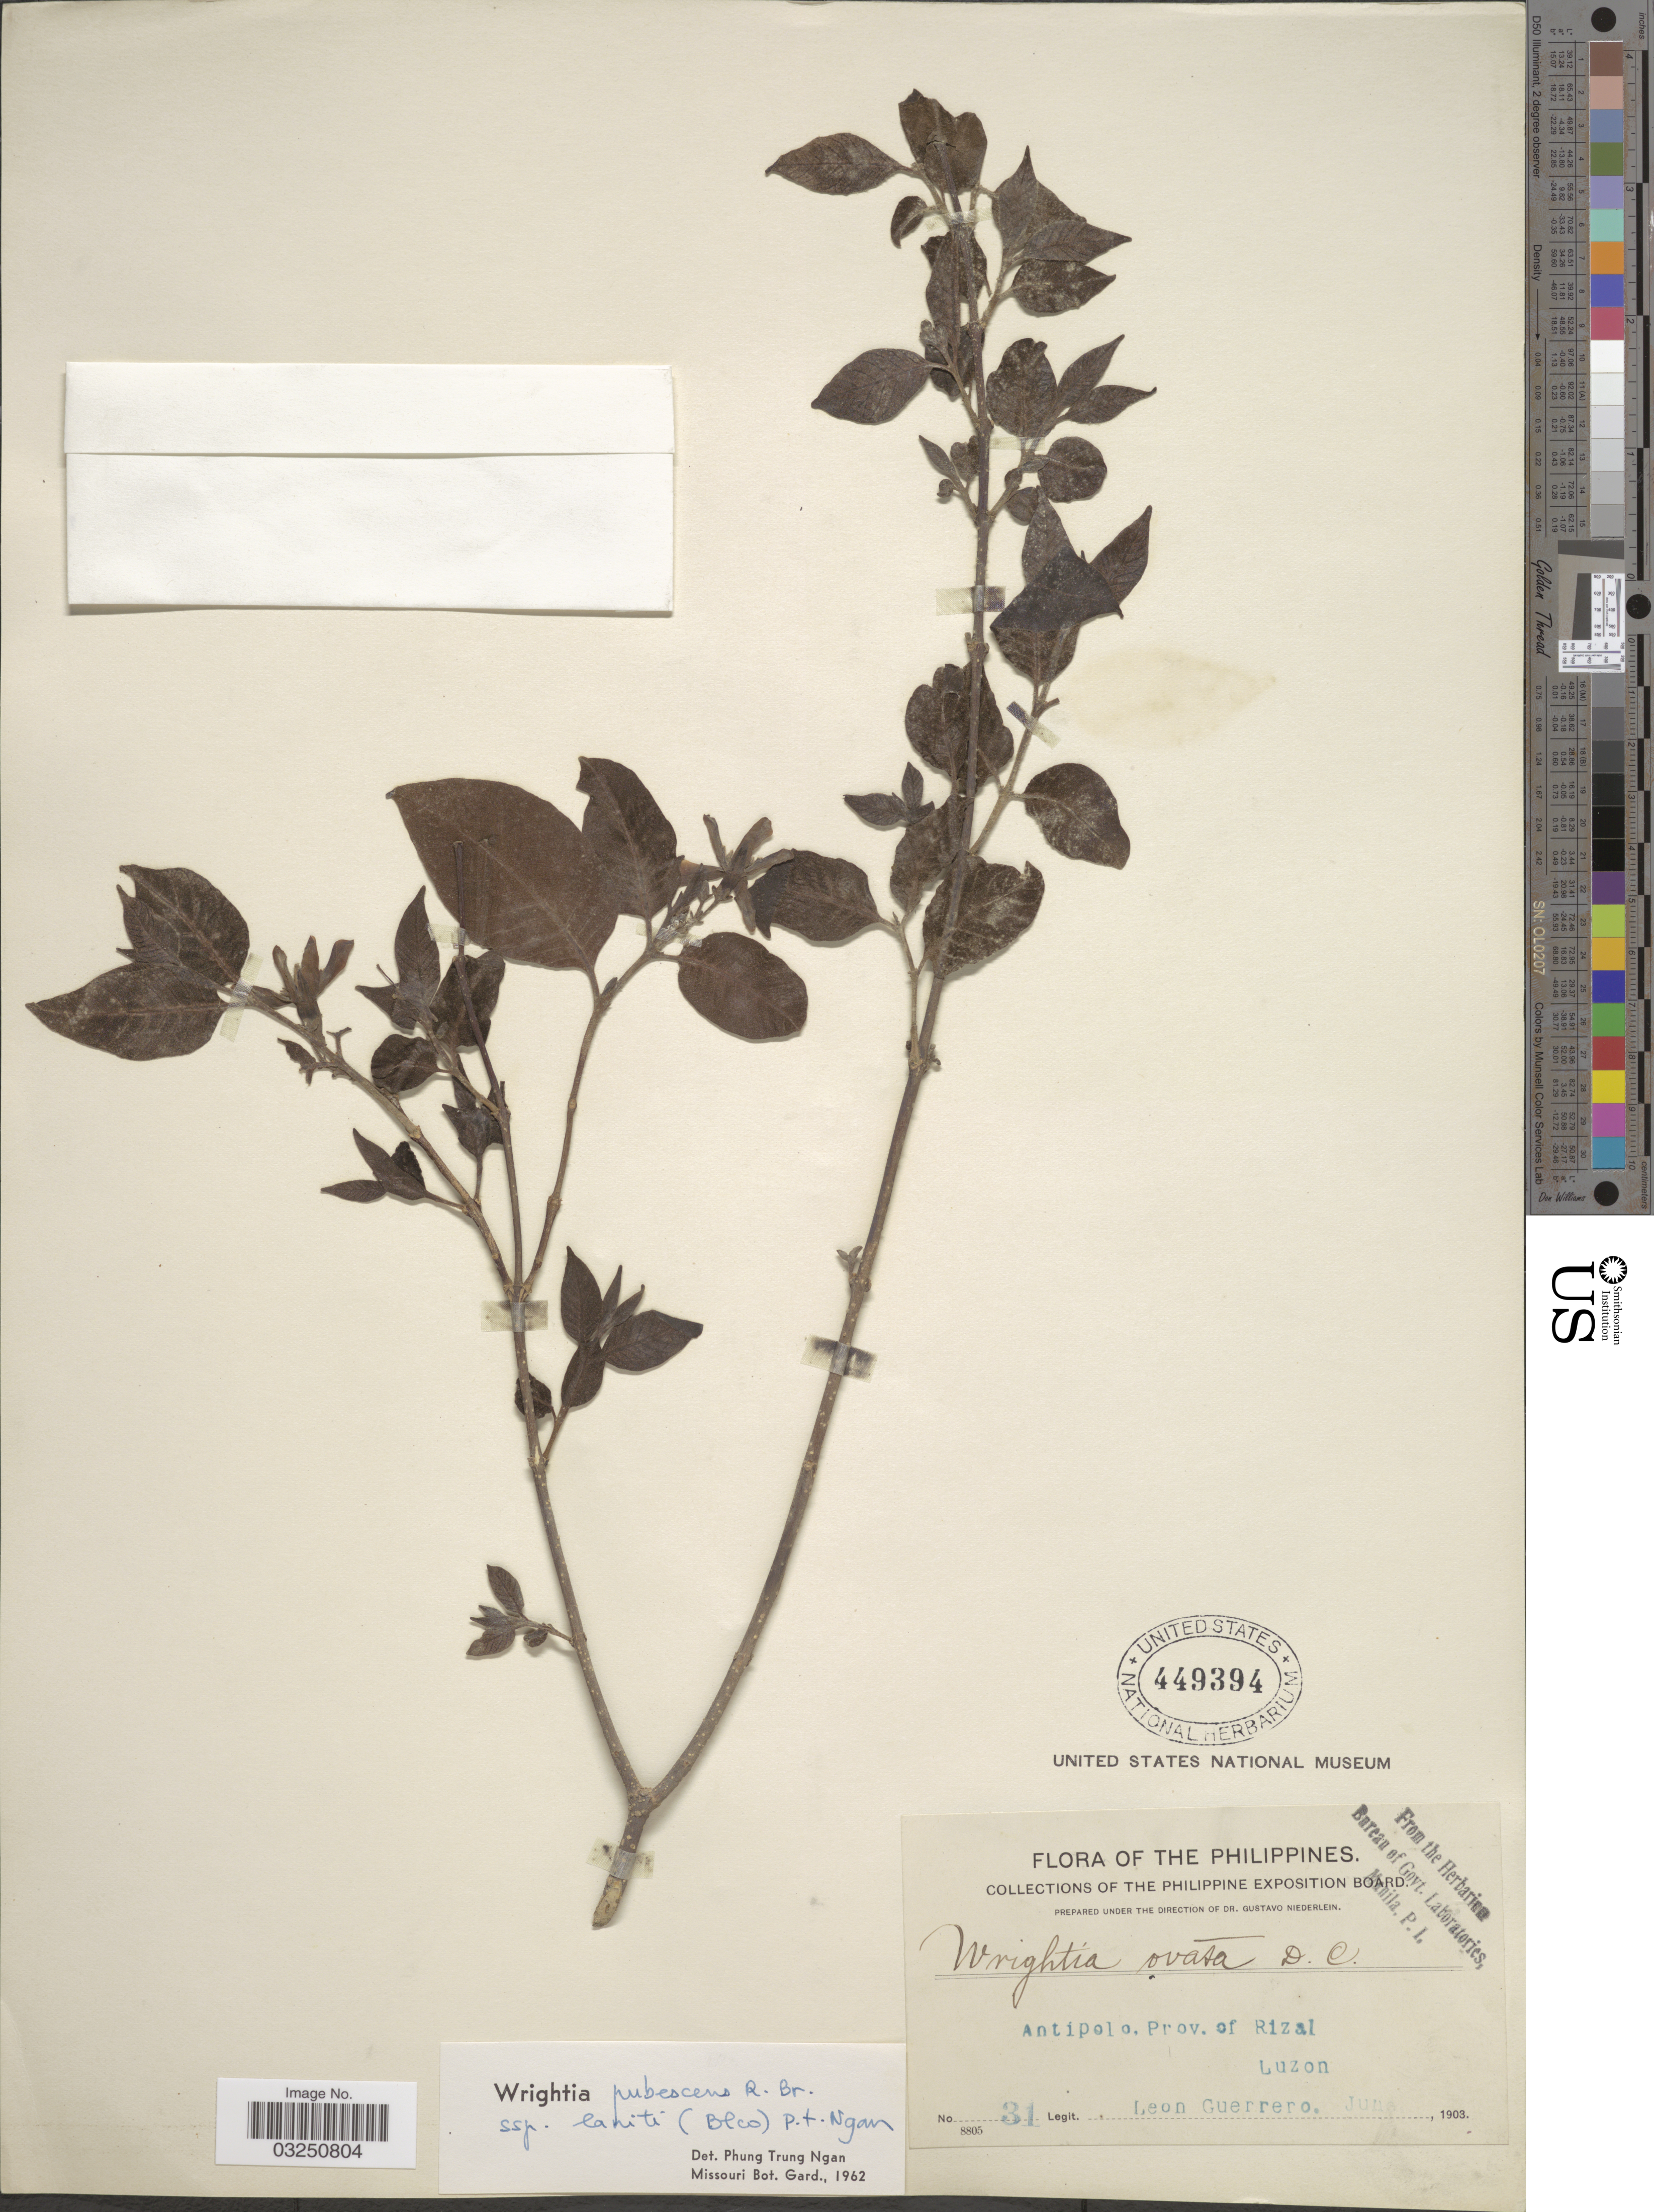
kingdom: Plantae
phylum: Tracheophyta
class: Magnoliopsida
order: Gentianales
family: Apocynaceae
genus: Wrightia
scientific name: Wrightia pubescens subsp. laniti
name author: (M. Blanco) Ngan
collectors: L. Guerrero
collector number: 31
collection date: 1903-06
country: Philippines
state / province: Calabarzon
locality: Antipolo, Prov. of Rizal Luzon.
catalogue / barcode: US 449394